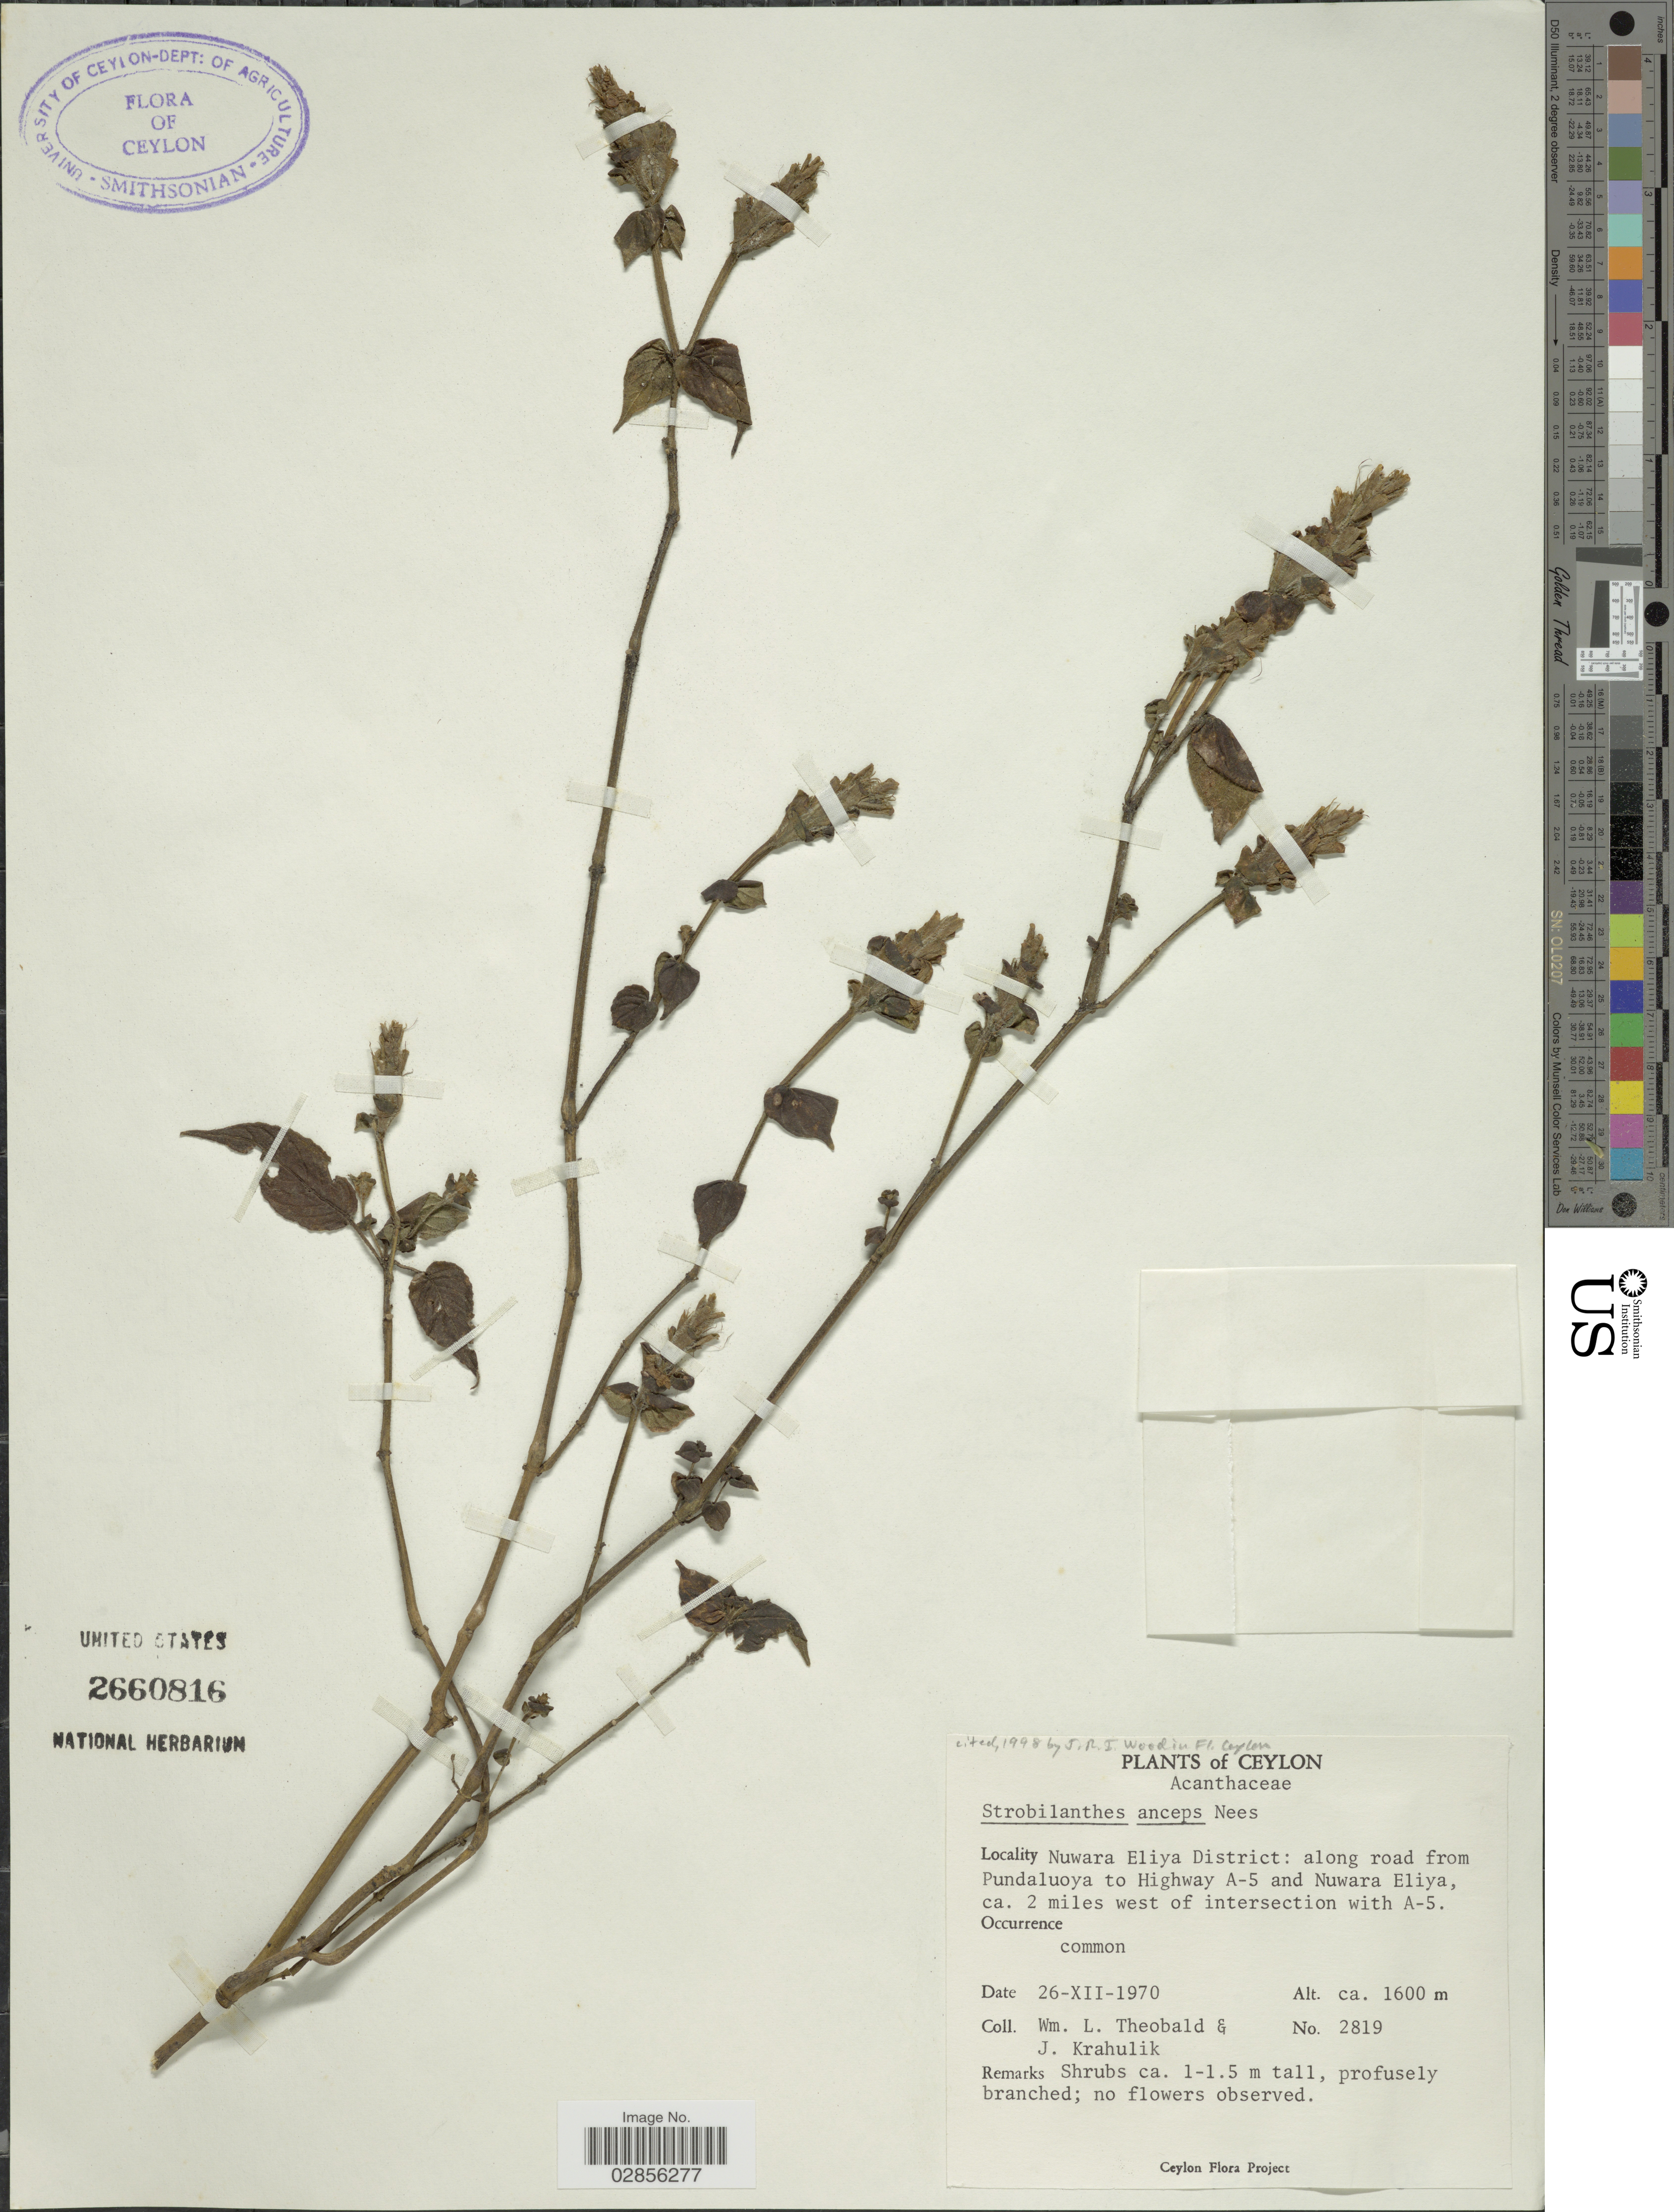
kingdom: Plantae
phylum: Tracheophyta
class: Magnoliopsida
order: Lamiales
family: Acanthaceae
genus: Strobilanthes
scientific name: Strobilanthes anceps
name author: Nees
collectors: W. L. Theobald & J. Krahulik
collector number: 2819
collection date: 1970-12-26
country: Sri Lanka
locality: Ceylon. Nuwara Eliya District: along road from Pundaluoya to Highway A-5 and Nuwara Eliya, ca. 2 miles west of intersection with A-5.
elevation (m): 1600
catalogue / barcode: US 2660816